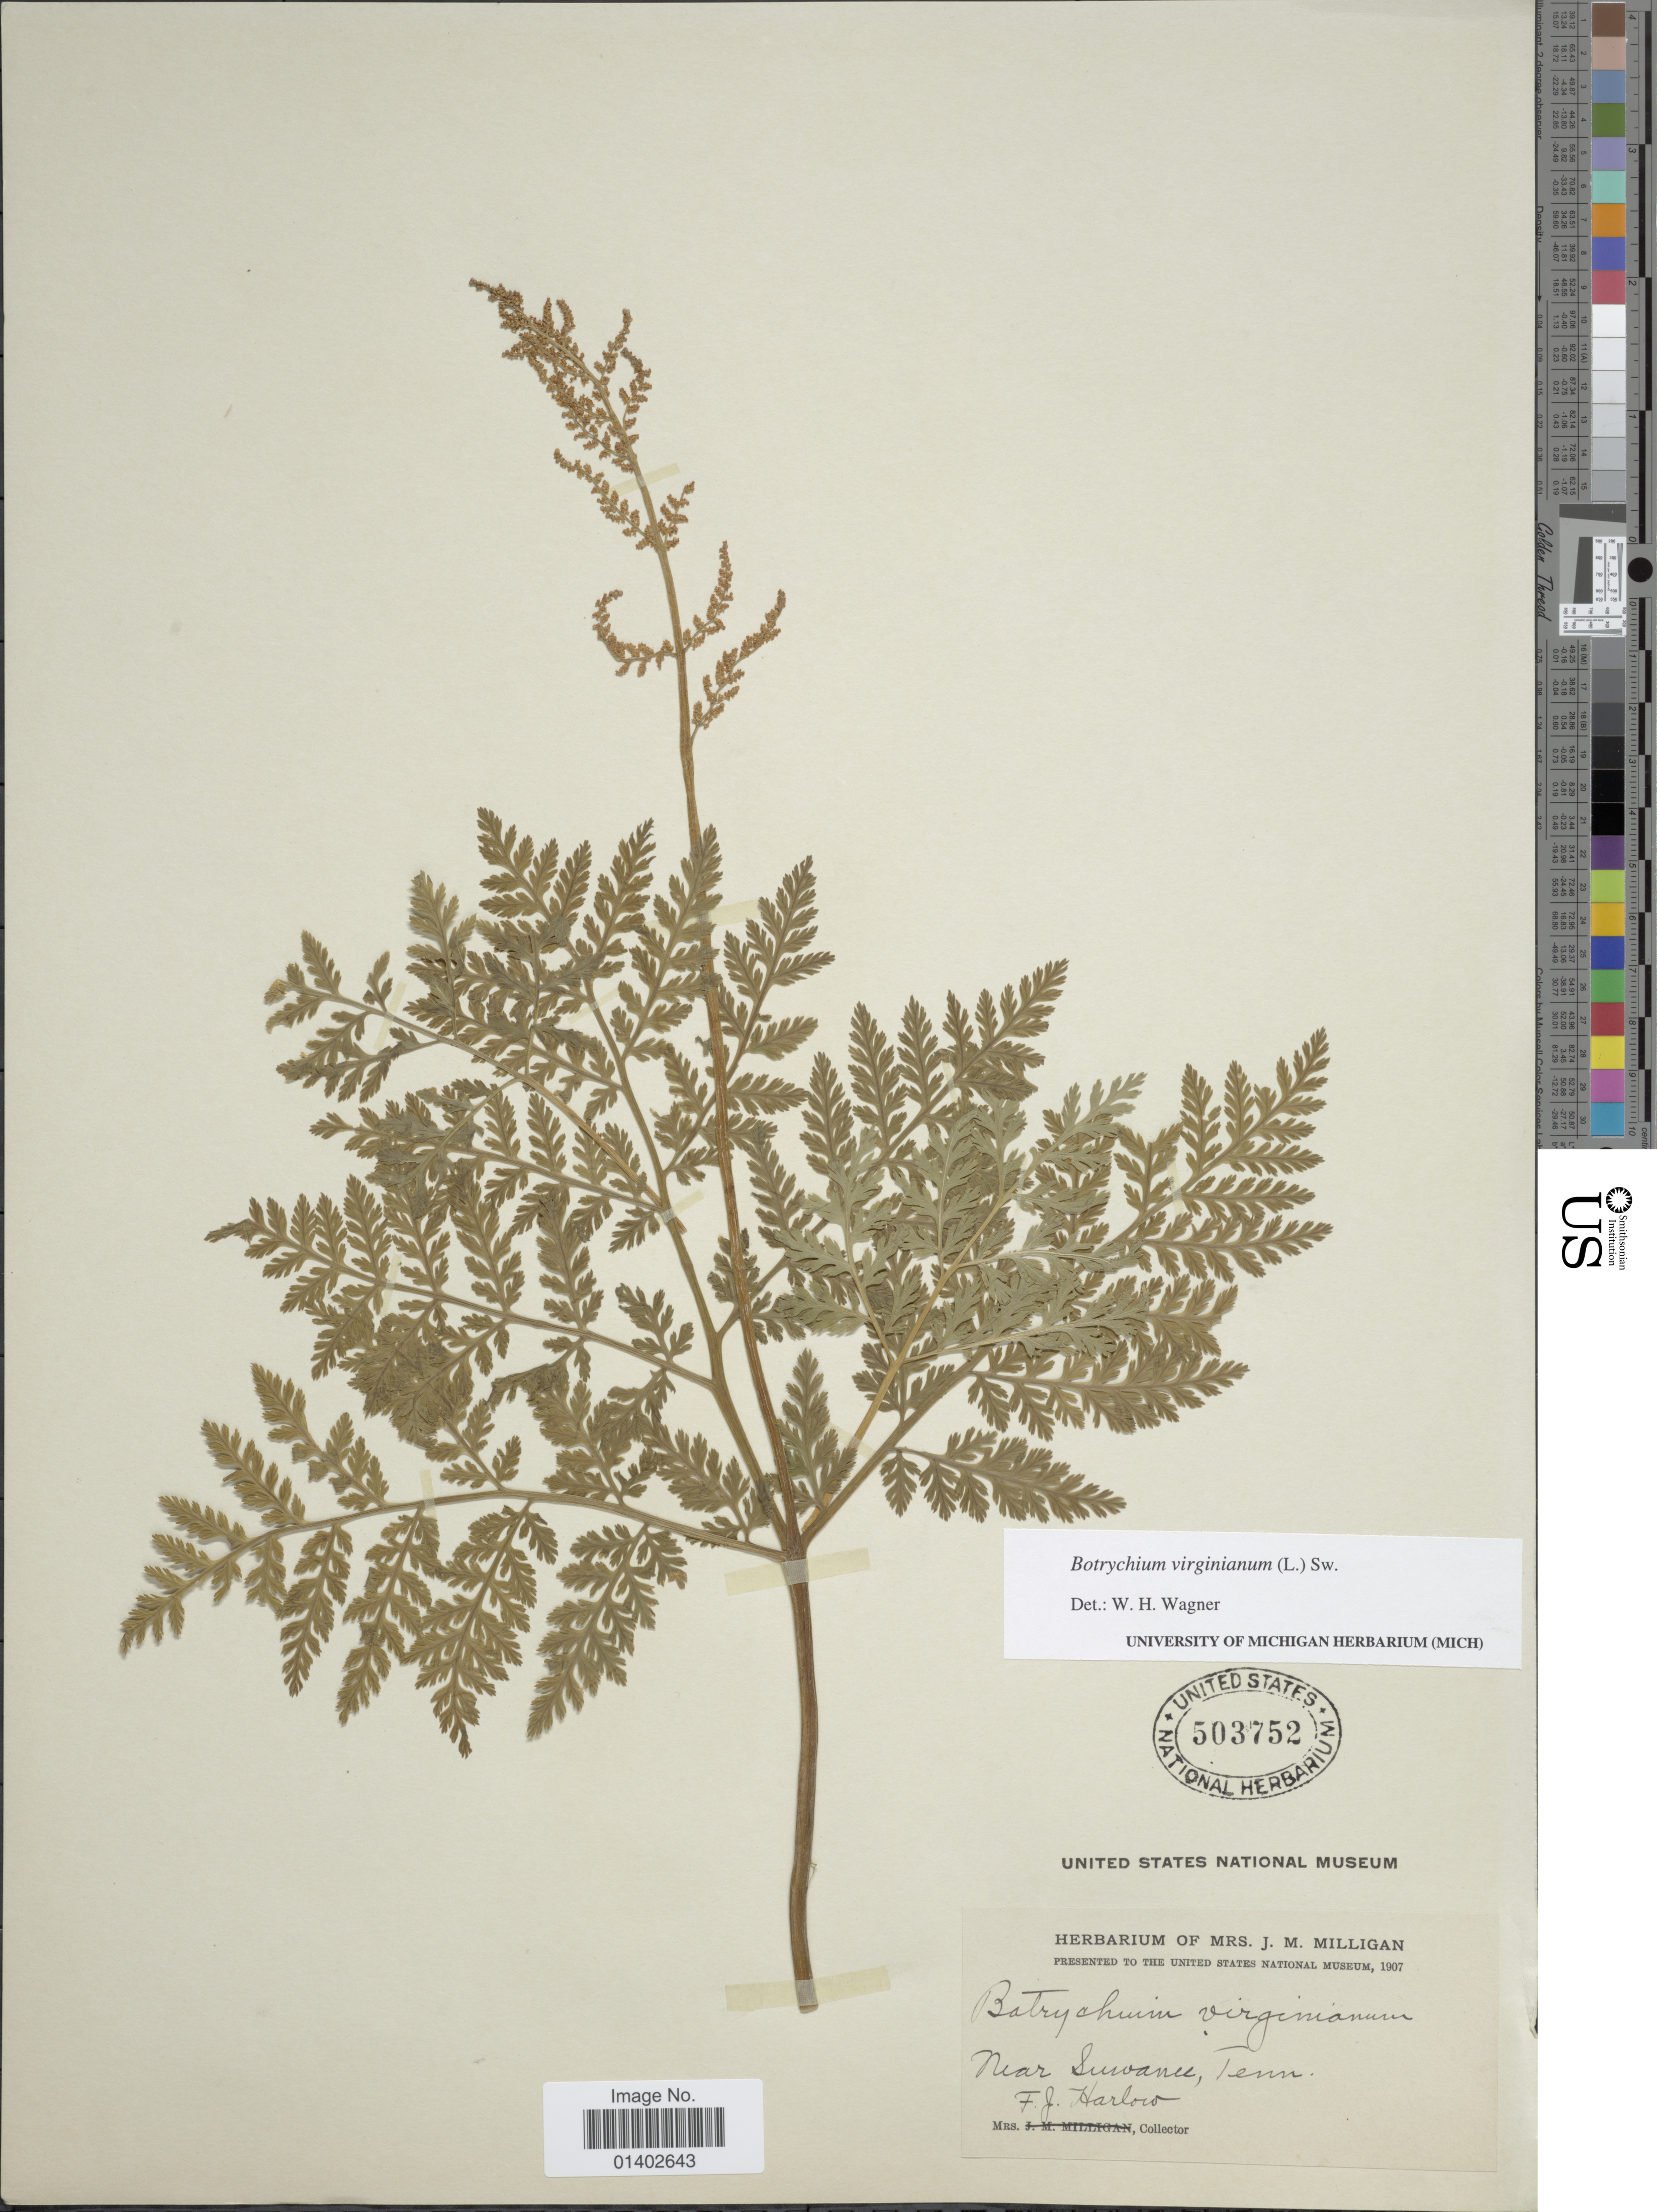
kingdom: Plantae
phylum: Tracheophyta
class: Polypodiopsida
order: Ophioglossales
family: Ophioglossaceae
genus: Botrychium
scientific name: Botrychium virginianum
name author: (L.) Sw.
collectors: F. Harlow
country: United States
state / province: Tennessee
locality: Near Suwanee, Tenn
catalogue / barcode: US 503752